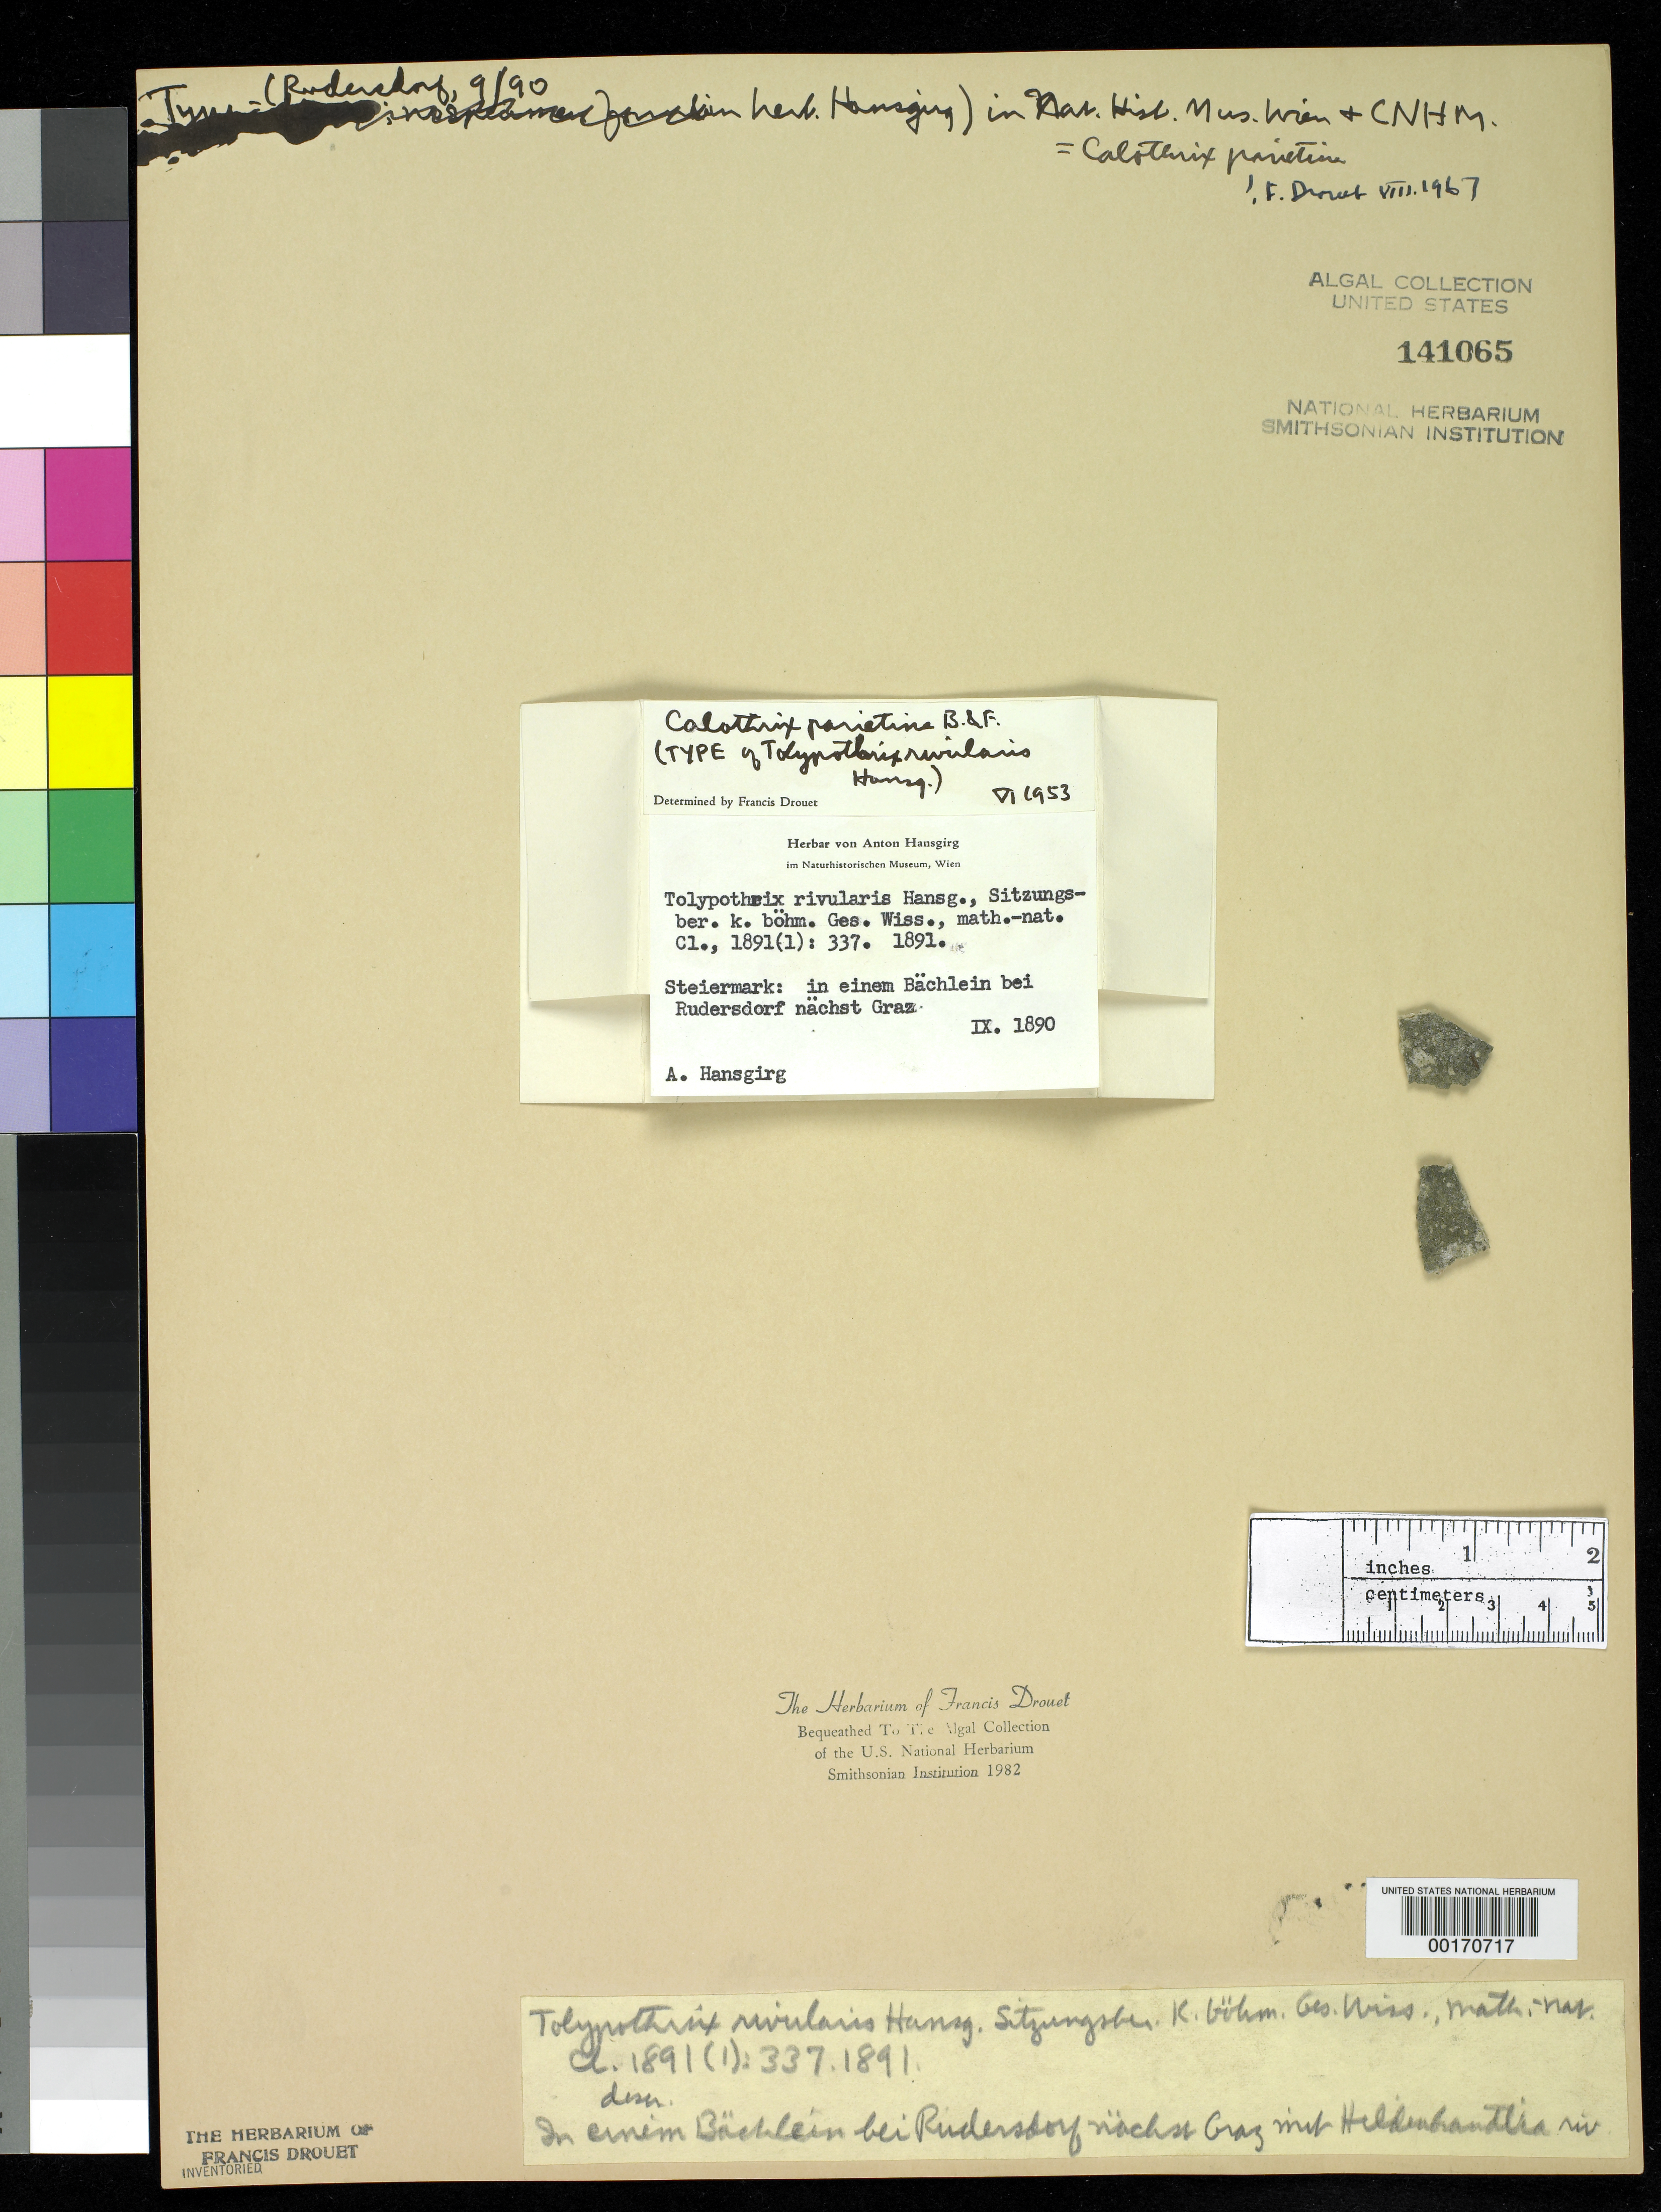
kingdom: Bacteria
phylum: Cyanobacteria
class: Cyanobacteriia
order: Cyanobacteriales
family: Tolypothrichaceae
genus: Tolypothrix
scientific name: Tolypothrix rivularis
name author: Hansg.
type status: Isotype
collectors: A. Hansgirg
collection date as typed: Sep 1890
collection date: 1890-09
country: Austria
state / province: Steiermark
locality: Rudersdorf, near Graz.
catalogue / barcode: US 141065